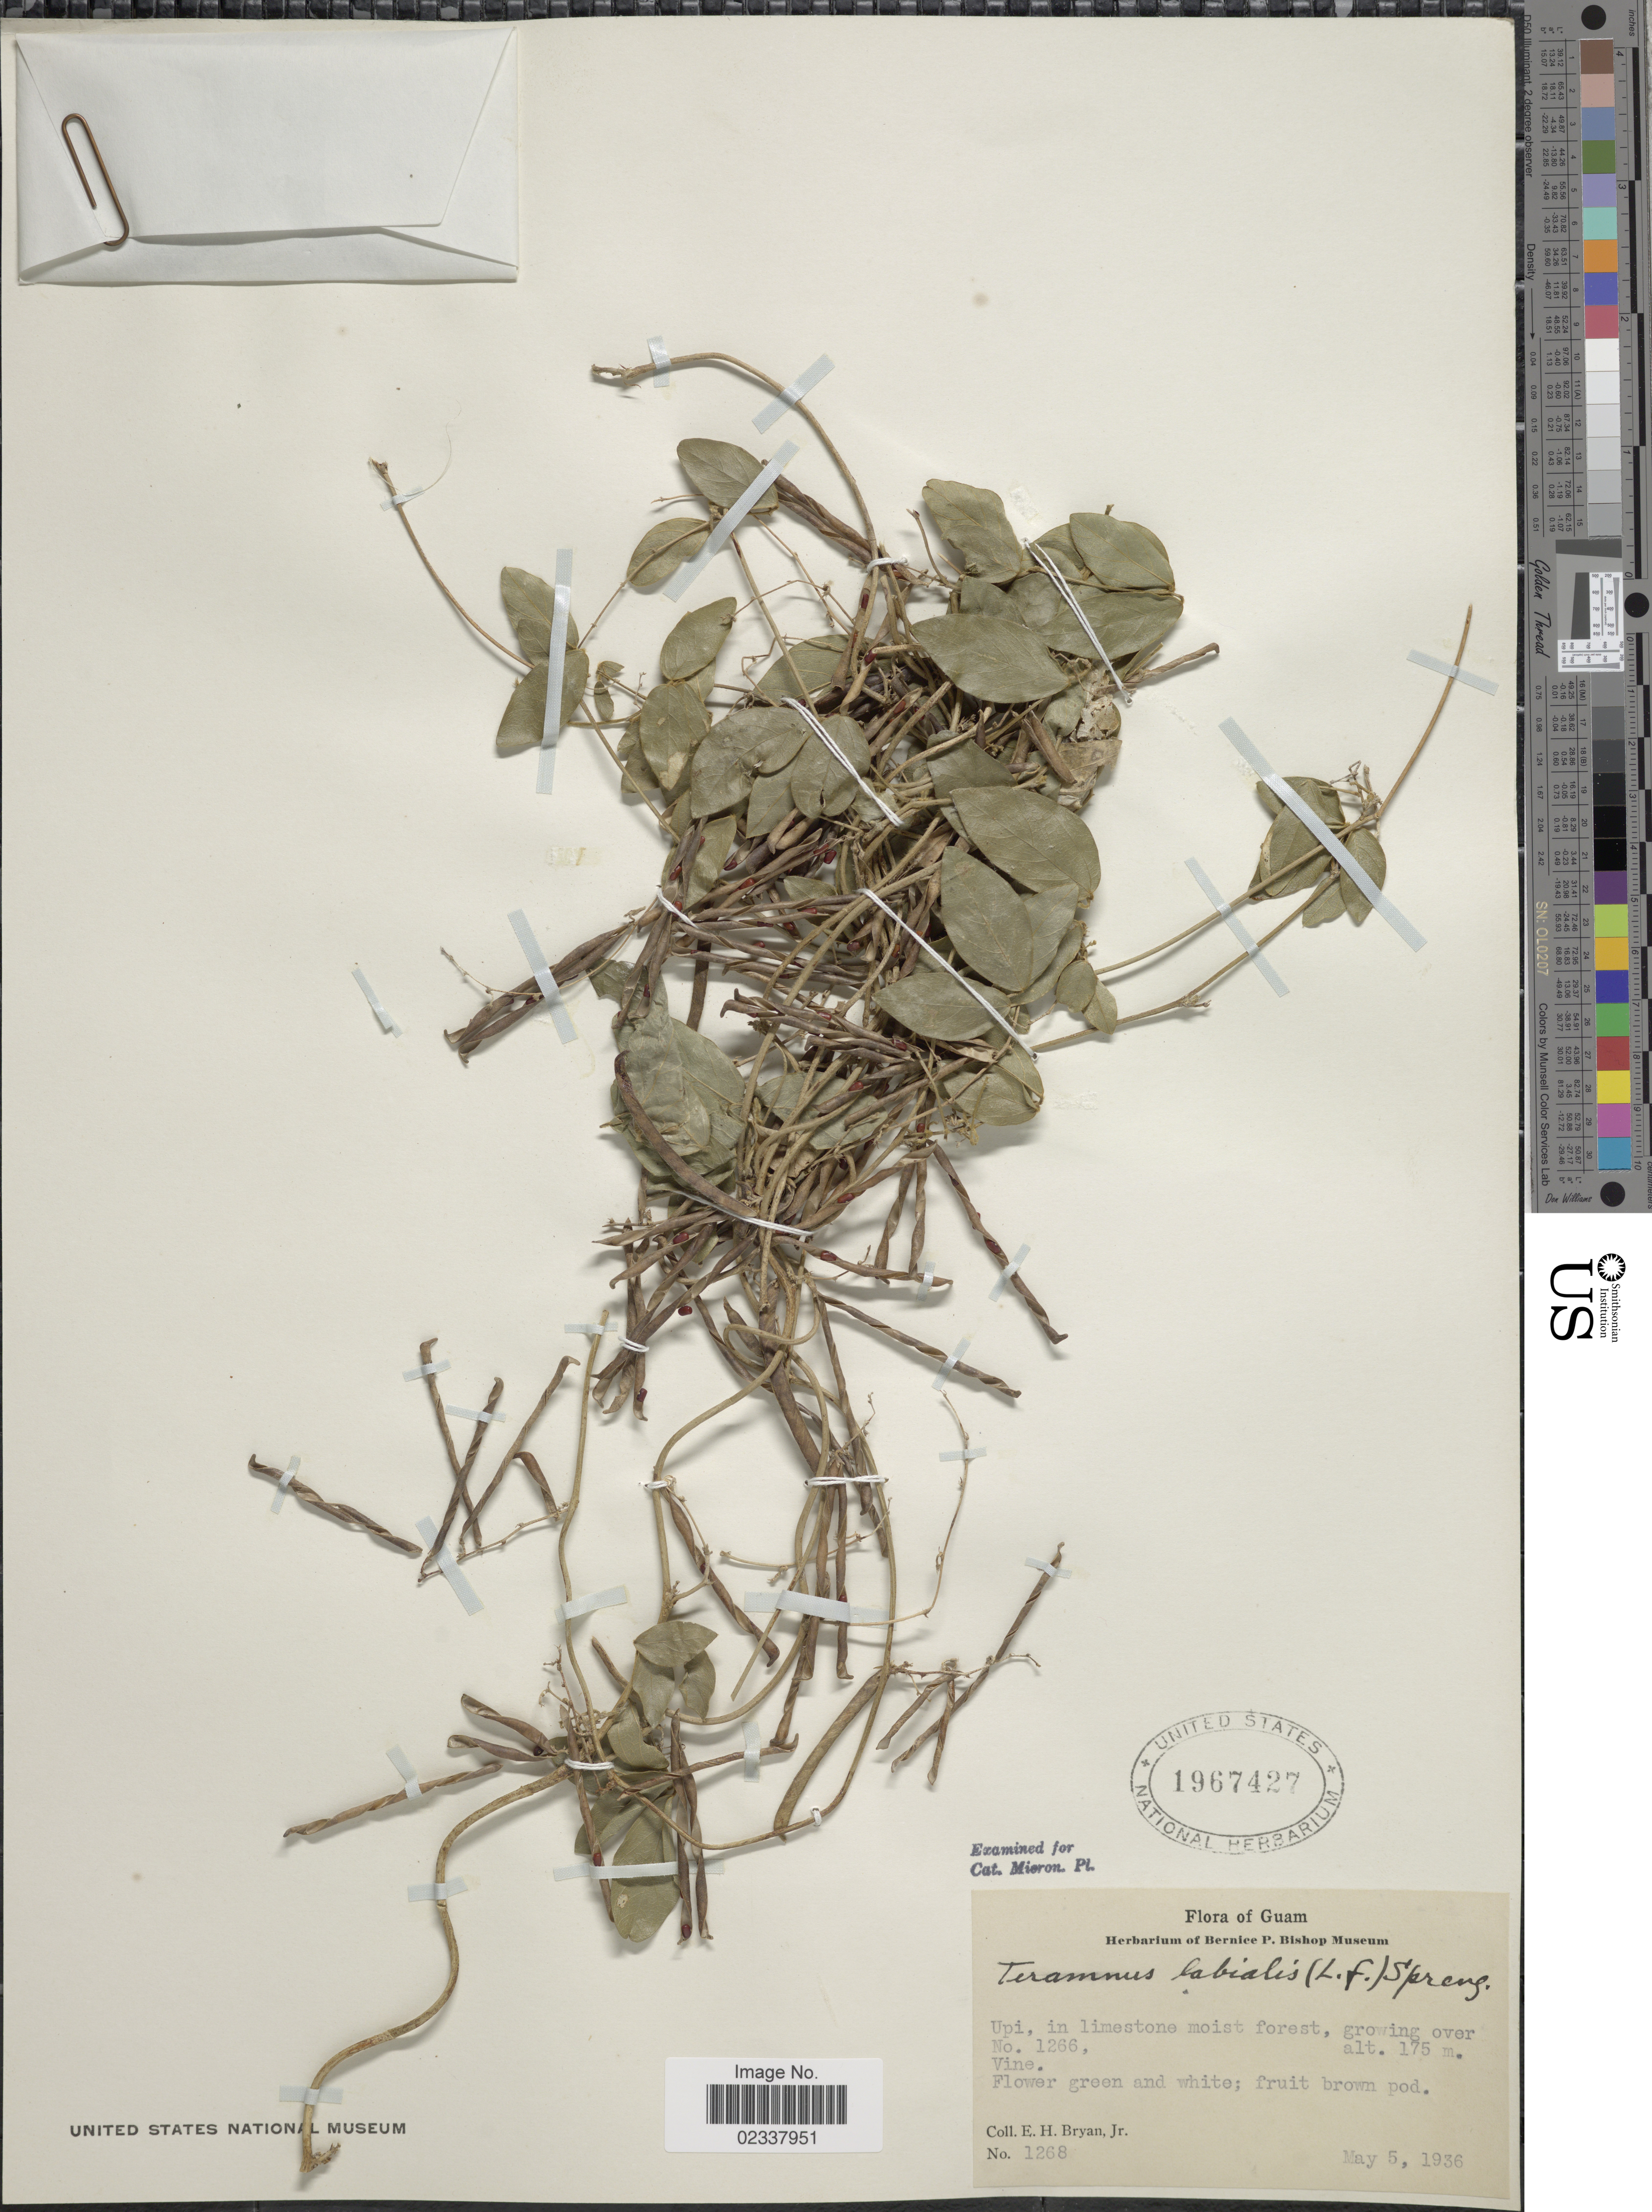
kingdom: Plantae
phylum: Tracheophyta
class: Magnoliopsida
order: Fabales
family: Fabaceae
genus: Teramnus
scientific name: Teramnus labialis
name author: (L. f.) Spreng.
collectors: E. Bryan Jr.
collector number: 1268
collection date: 1936-05-05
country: Guam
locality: Upi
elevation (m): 175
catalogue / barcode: US 1967427